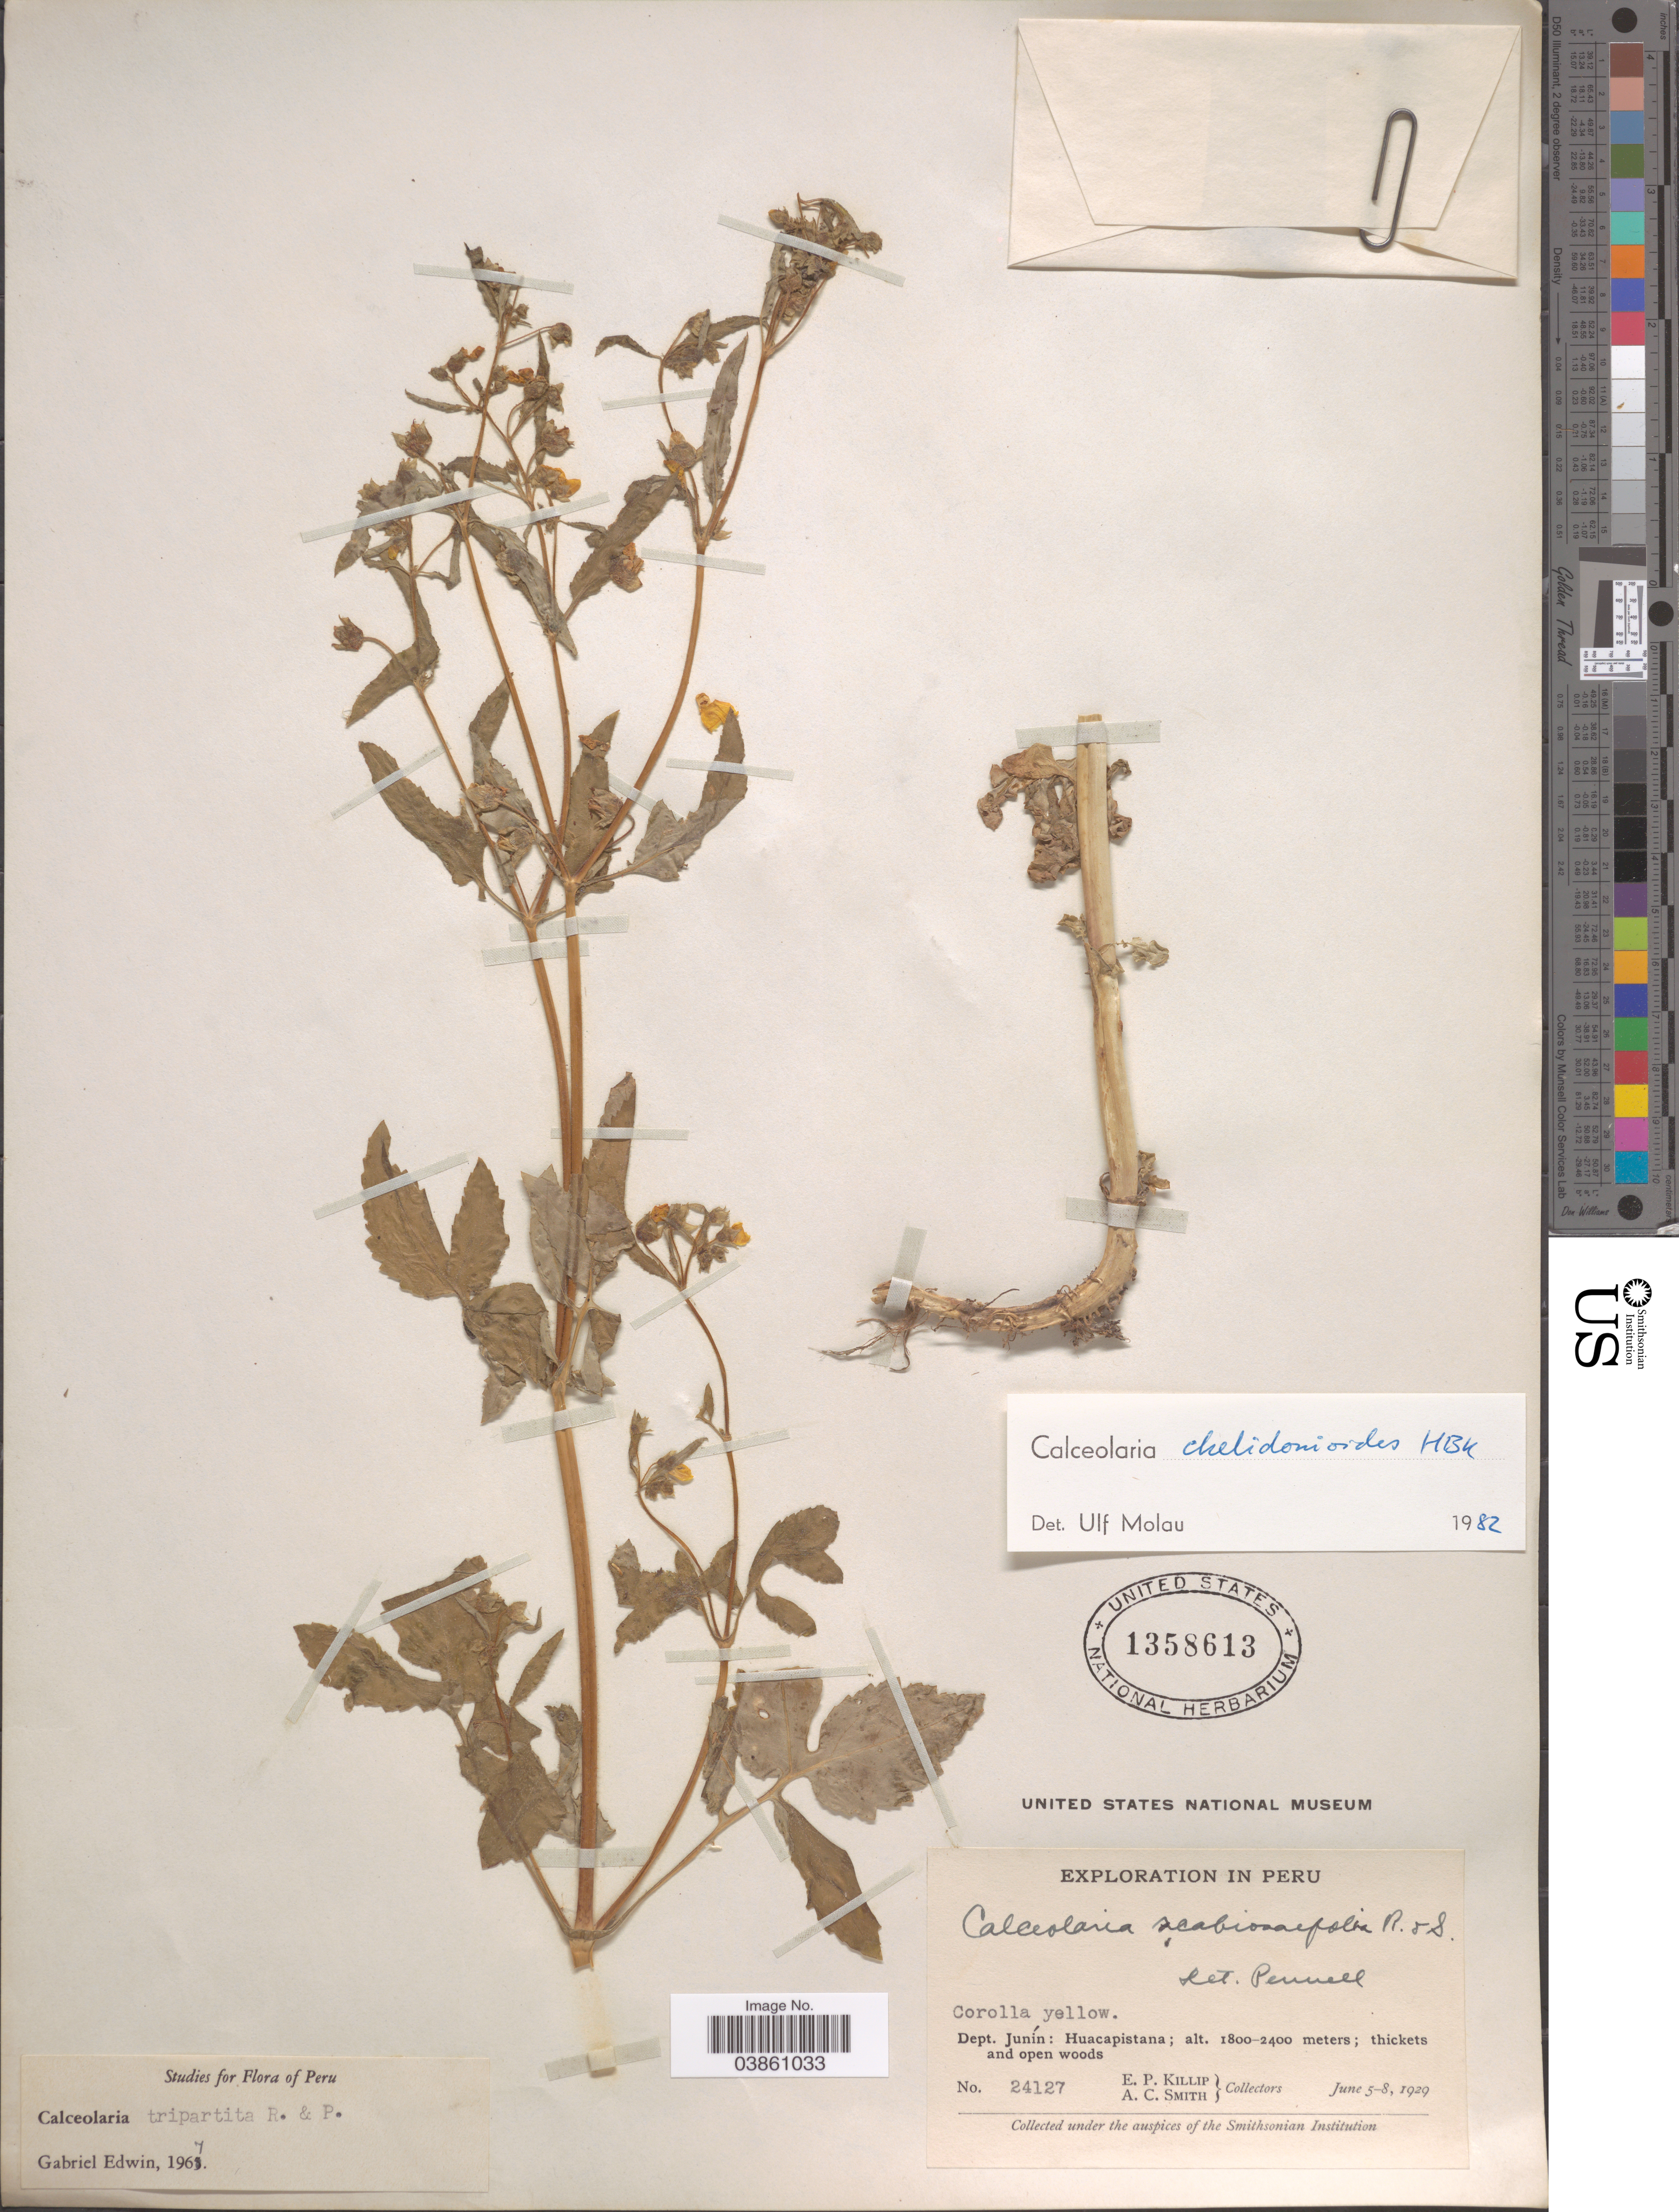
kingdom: Plantae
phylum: Tracheophyta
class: Magnoliopsida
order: Lamiales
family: Calceolariaceae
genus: Calceolaria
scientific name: Calceolaria chelidonioides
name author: Kunth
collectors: E. P. Killip & A. C. Smith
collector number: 24127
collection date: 1929-06-05/1929-06-08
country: Peru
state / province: Junín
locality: Dept. Junín: Huacapistana.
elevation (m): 1800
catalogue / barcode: US 1358613